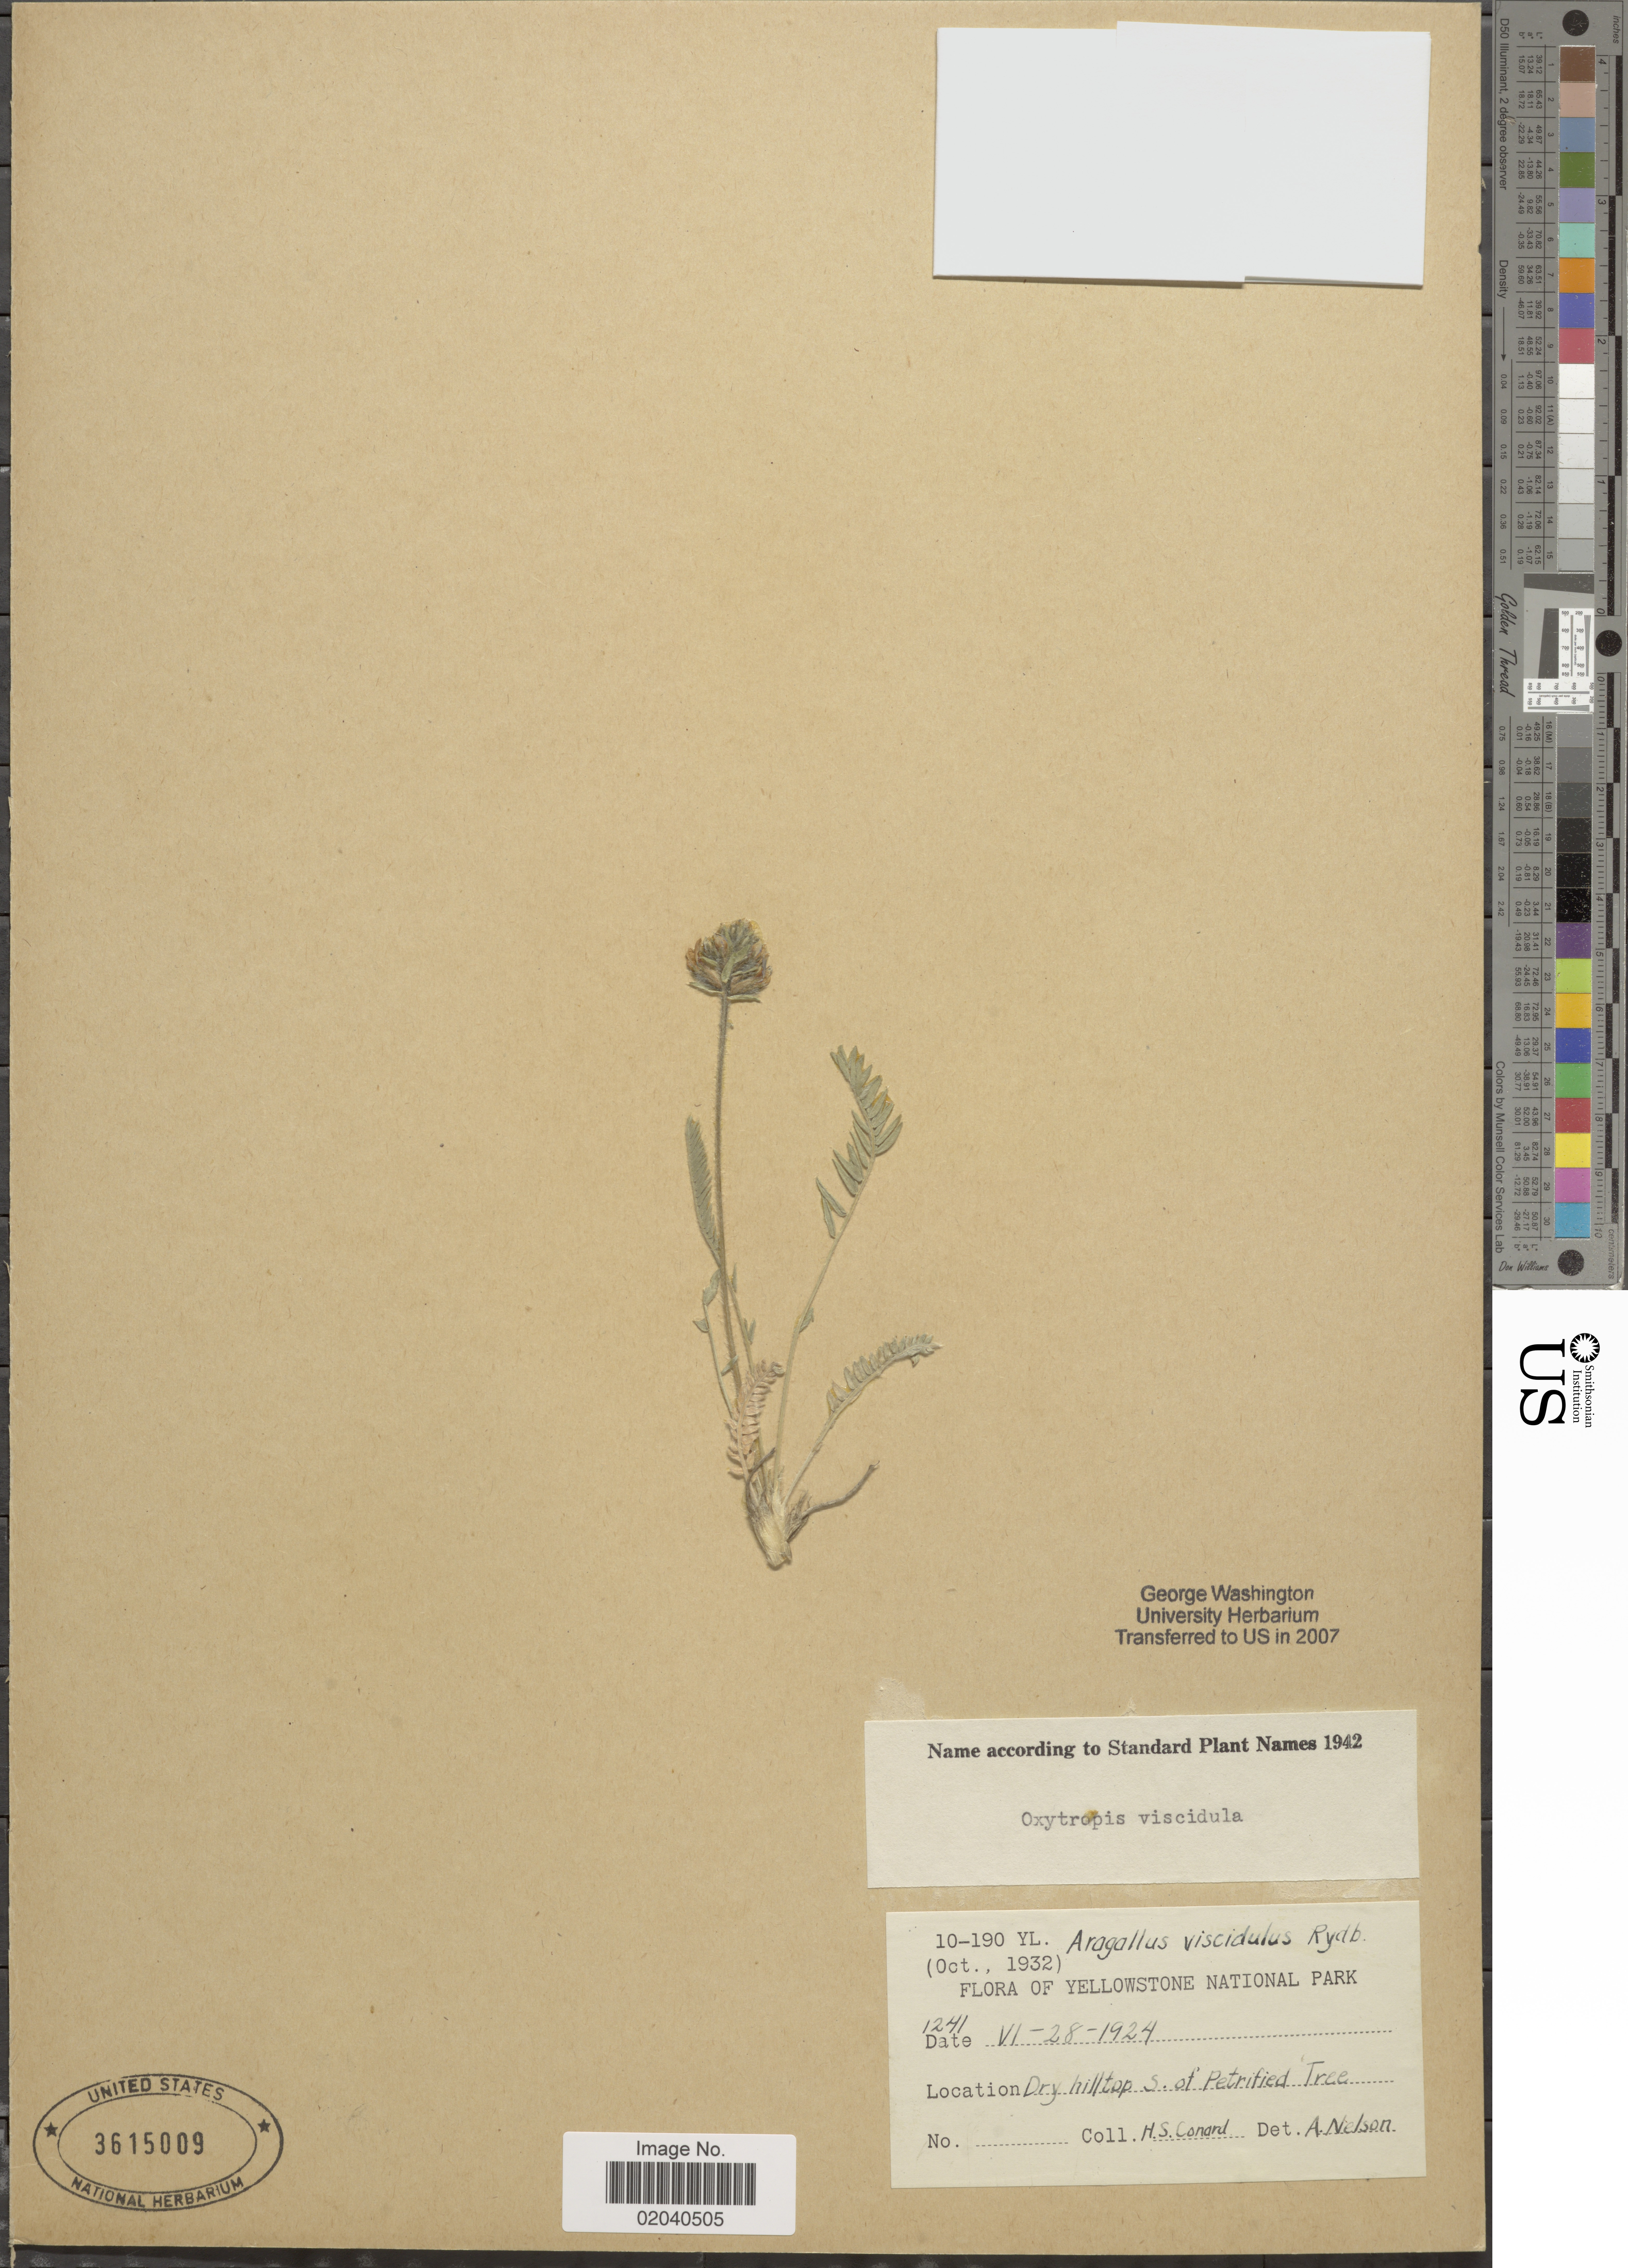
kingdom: Plantae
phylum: Tracheophyta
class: Magnoliopsida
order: Fabales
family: Fabaceae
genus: Oxytropis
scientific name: Oxytropis viscida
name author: Nutt.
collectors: H. S. Conard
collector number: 1241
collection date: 1924-06-28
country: United States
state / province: Wyoming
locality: Yellowstone National Park, Dry hilltop S. of Petrified Tree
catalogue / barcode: US 3615009